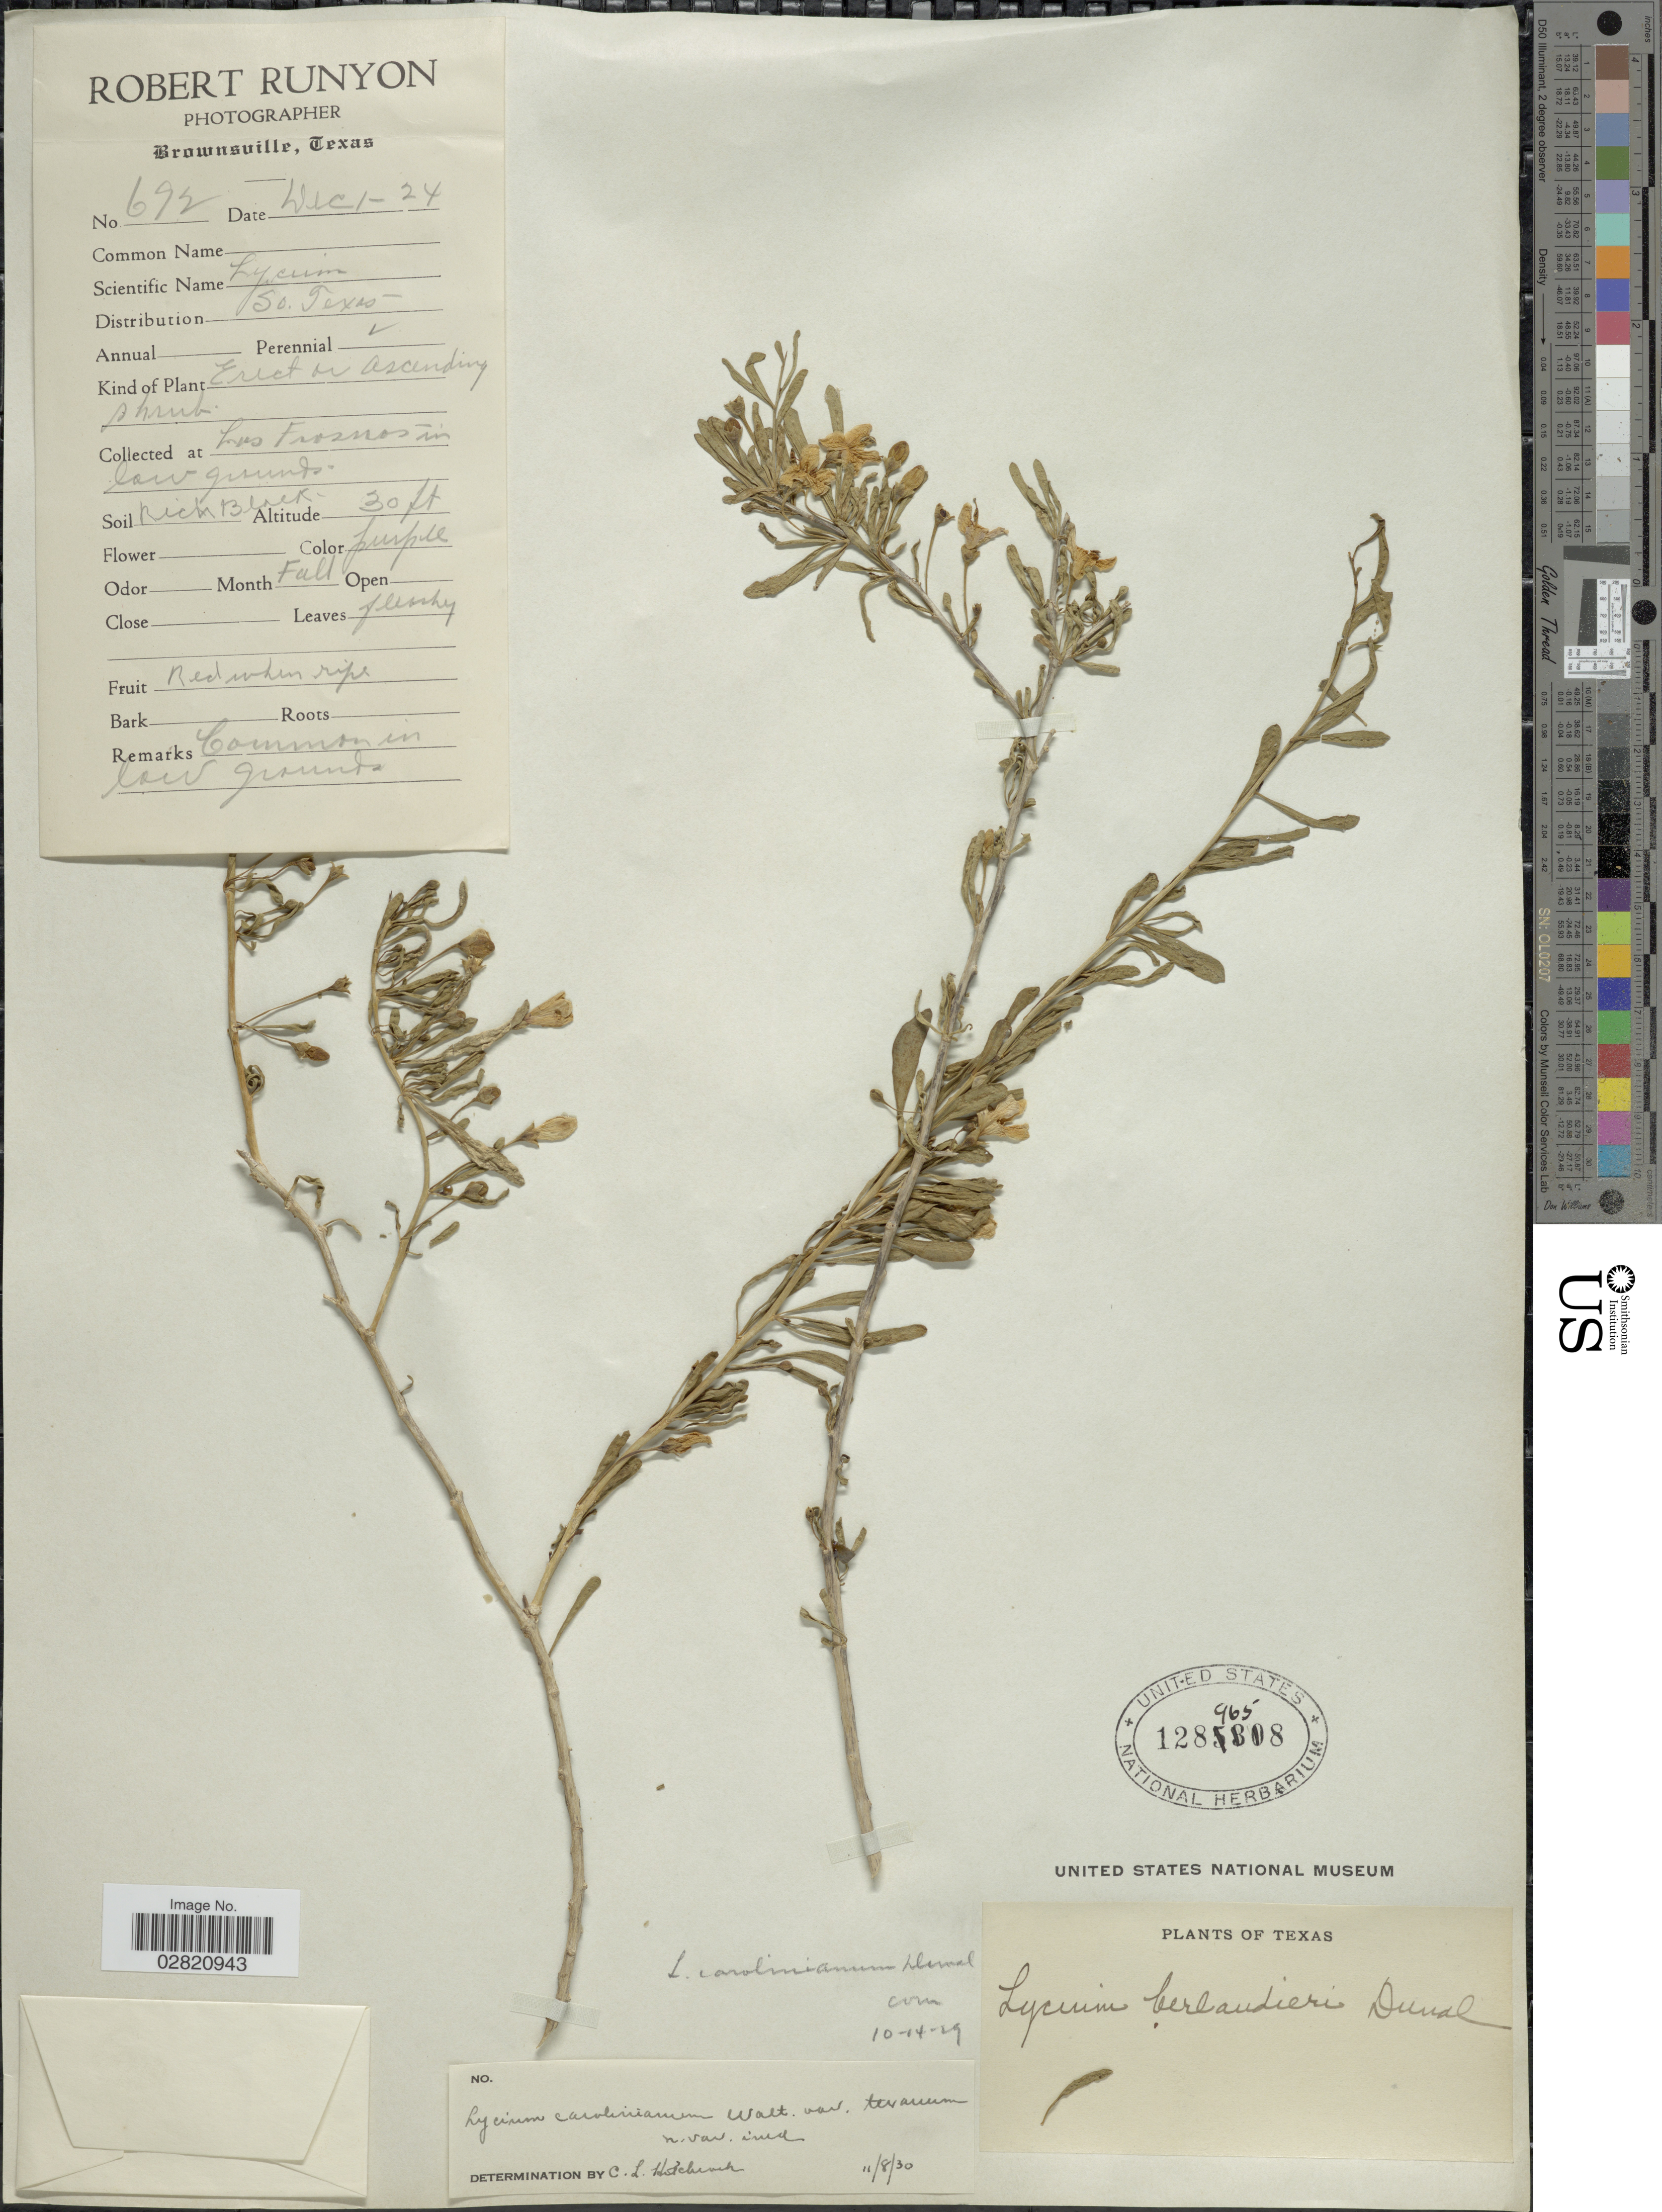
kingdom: Plantae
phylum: Tracheophyta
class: Magnoliopsida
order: Solanales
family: Solanaceae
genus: Lycium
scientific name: Lycium carolinianum var. quadrifidum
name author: Walter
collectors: R. Runyon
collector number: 692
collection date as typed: Transcribed d/m/y: 1/12/24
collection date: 1924-12-01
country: United States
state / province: Texas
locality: Los Fresnos.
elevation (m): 9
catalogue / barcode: US 1289658